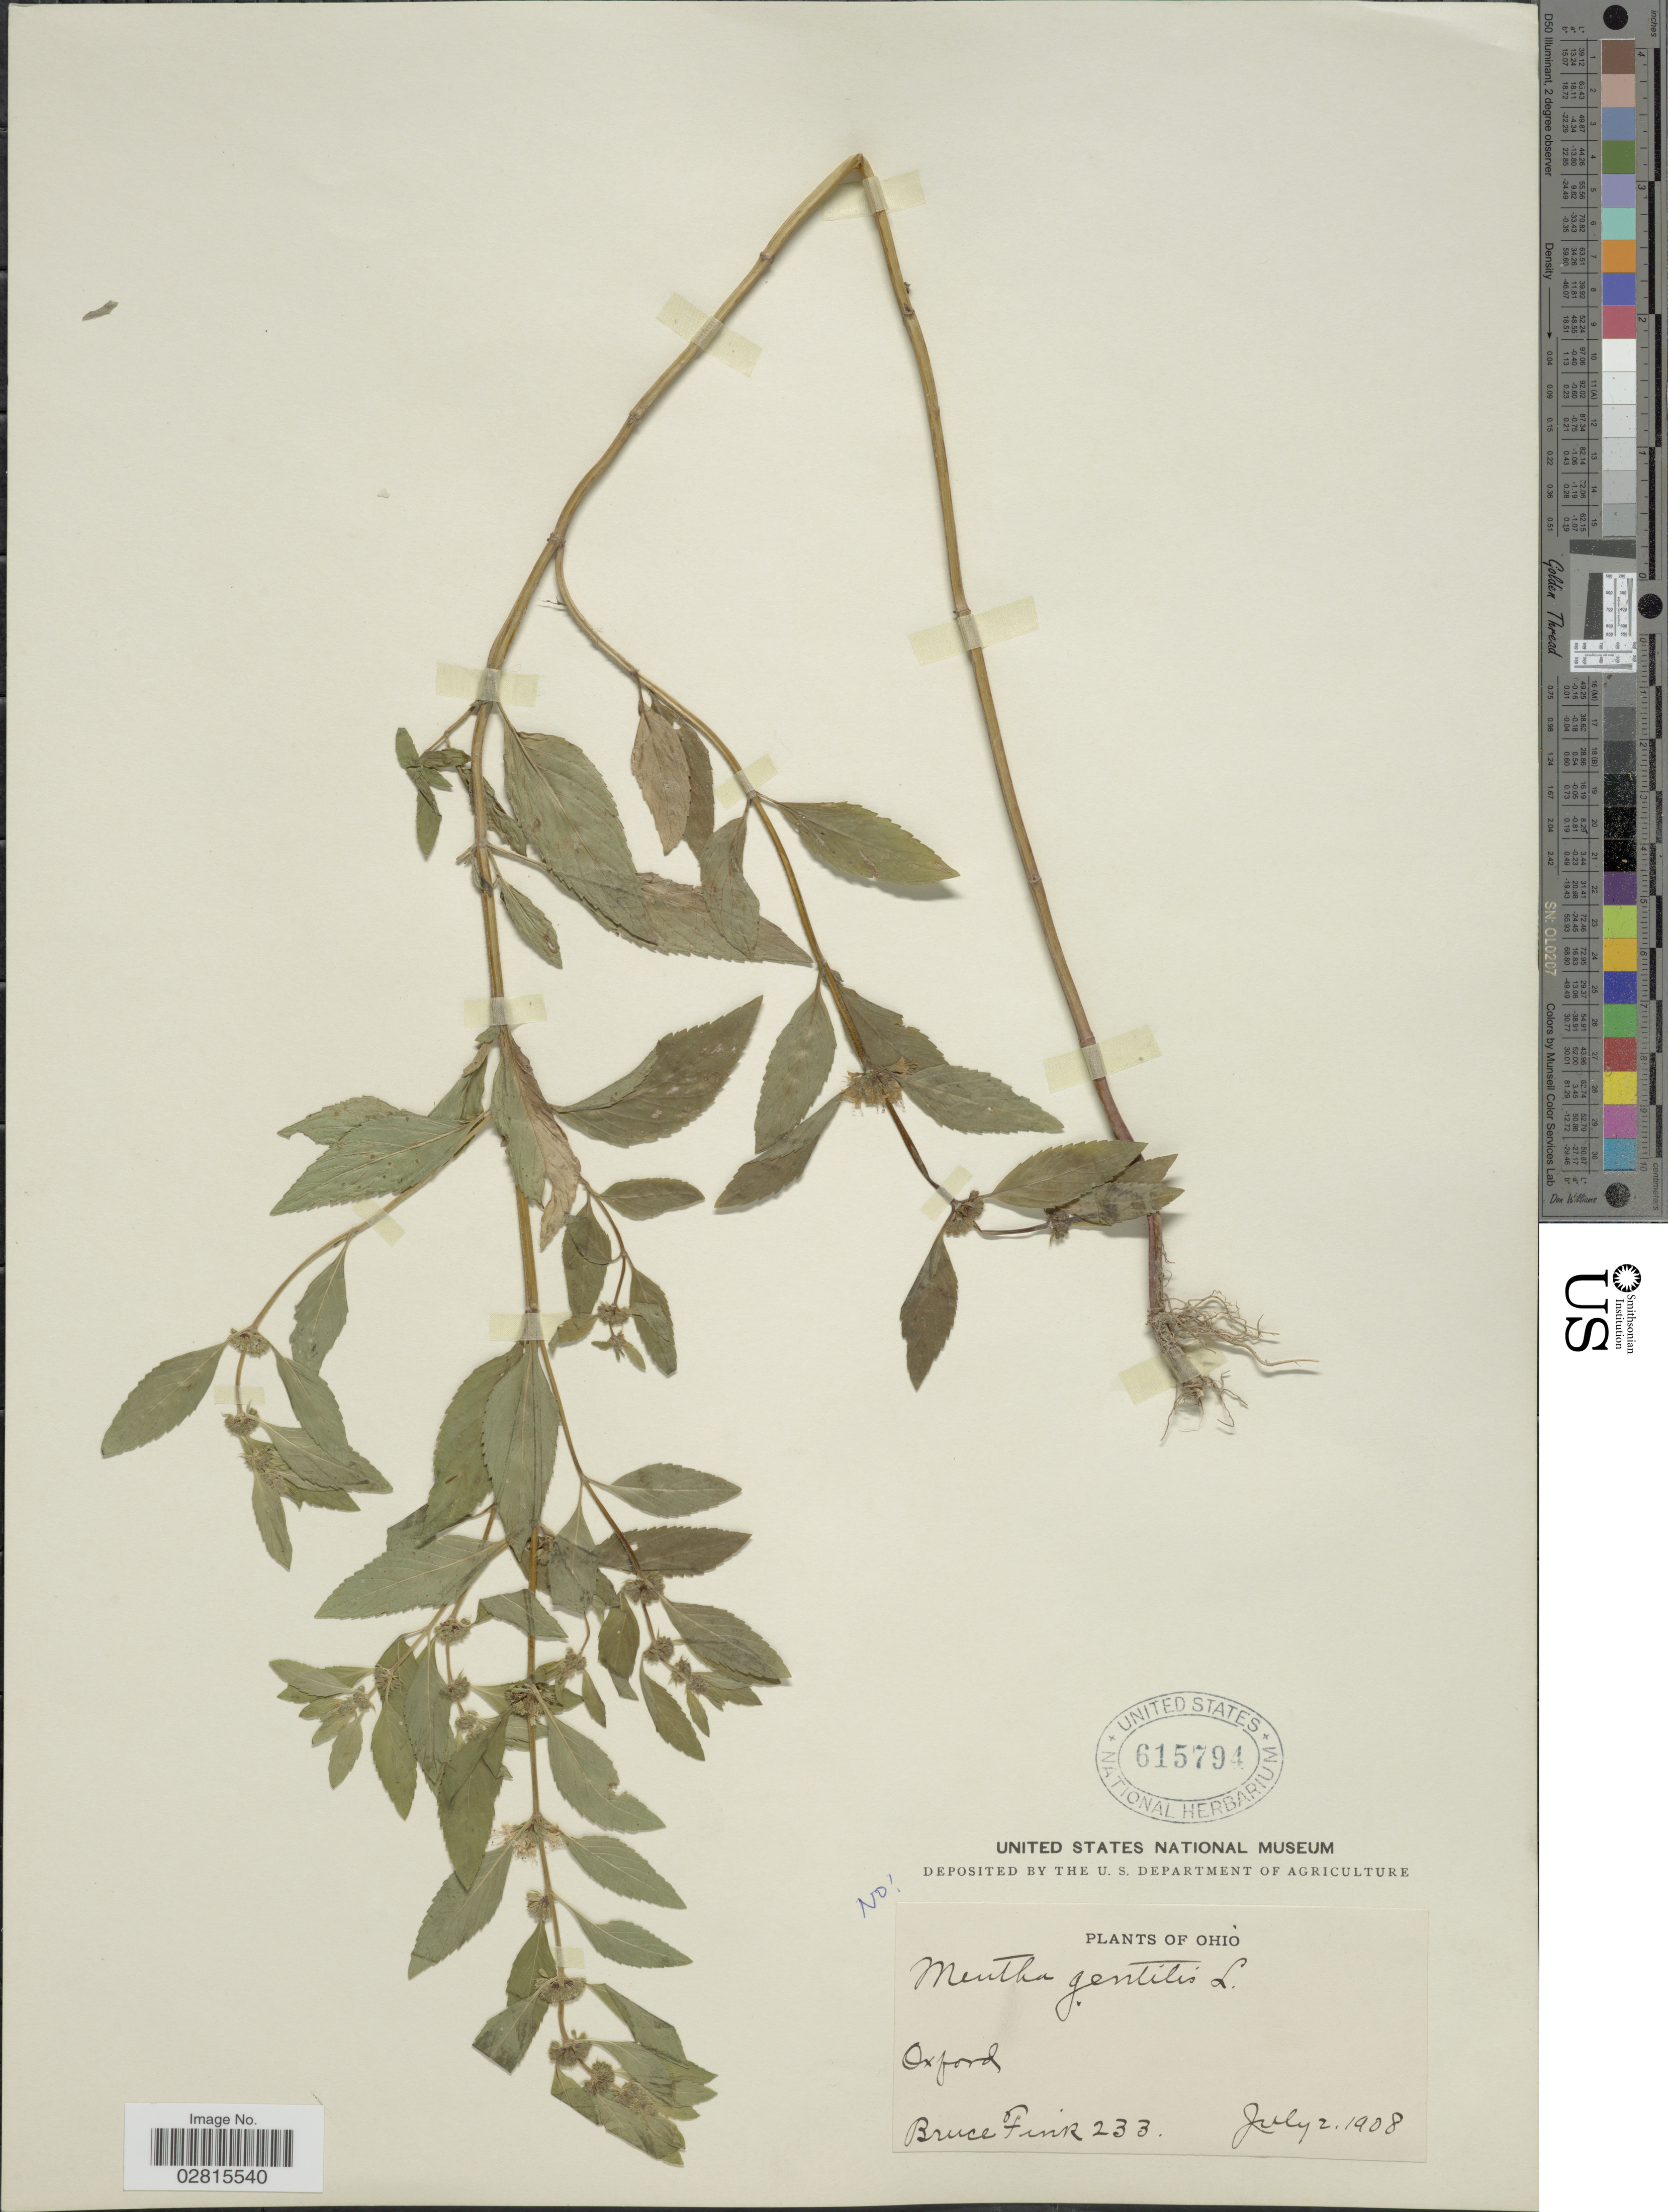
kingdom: Plantae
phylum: Tracheophyta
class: Magnoliopsida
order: Lamiales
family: Lamiaceae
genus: Mentha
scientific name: Mentha x gentilis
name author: L.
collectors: B. Fink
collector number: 233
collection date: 1908-07-02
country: United States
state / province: Ohio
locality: Oxford.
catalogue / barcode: US 615794